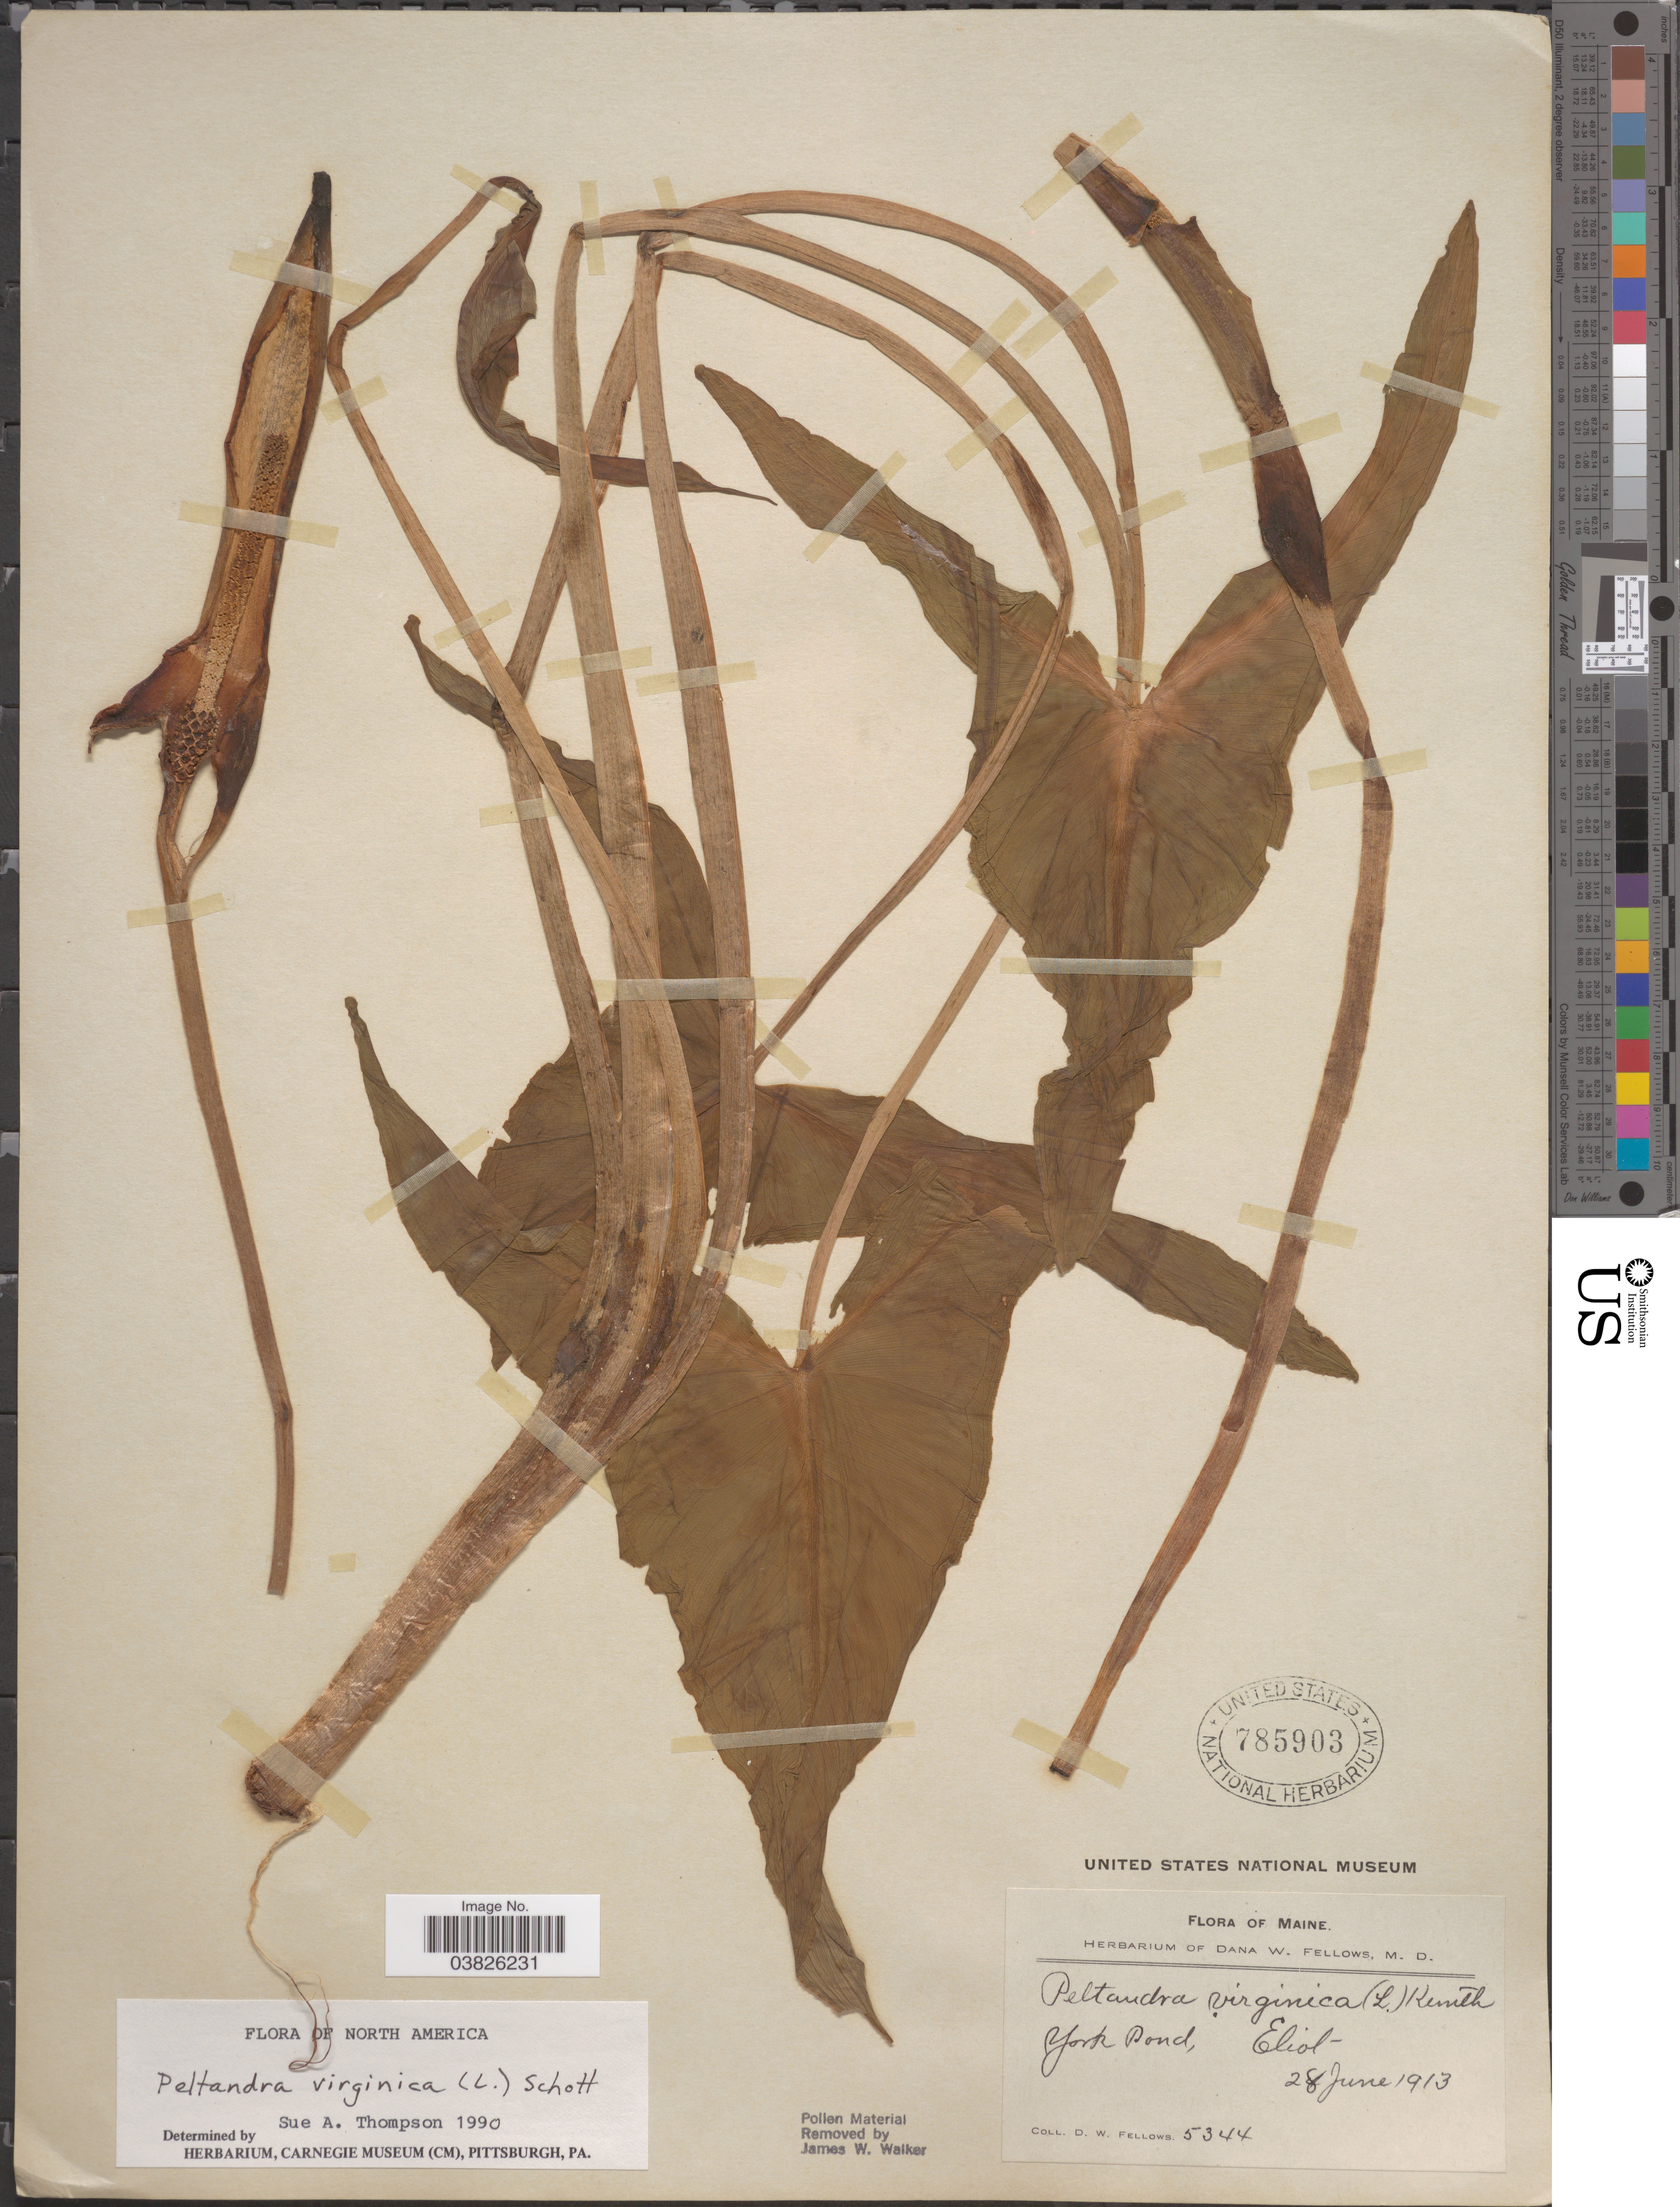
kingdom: Plantae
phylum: Tracheophyta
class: Liliopsida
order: Alismatales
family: Araceae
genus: Peltandra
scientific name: Peltandra virginica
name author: (L.) Schott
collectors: D. W. Fellows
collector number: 5344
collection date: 1913-06-28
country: United States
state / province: Maine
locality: York Pond, Eliot.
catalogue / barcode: US 785903